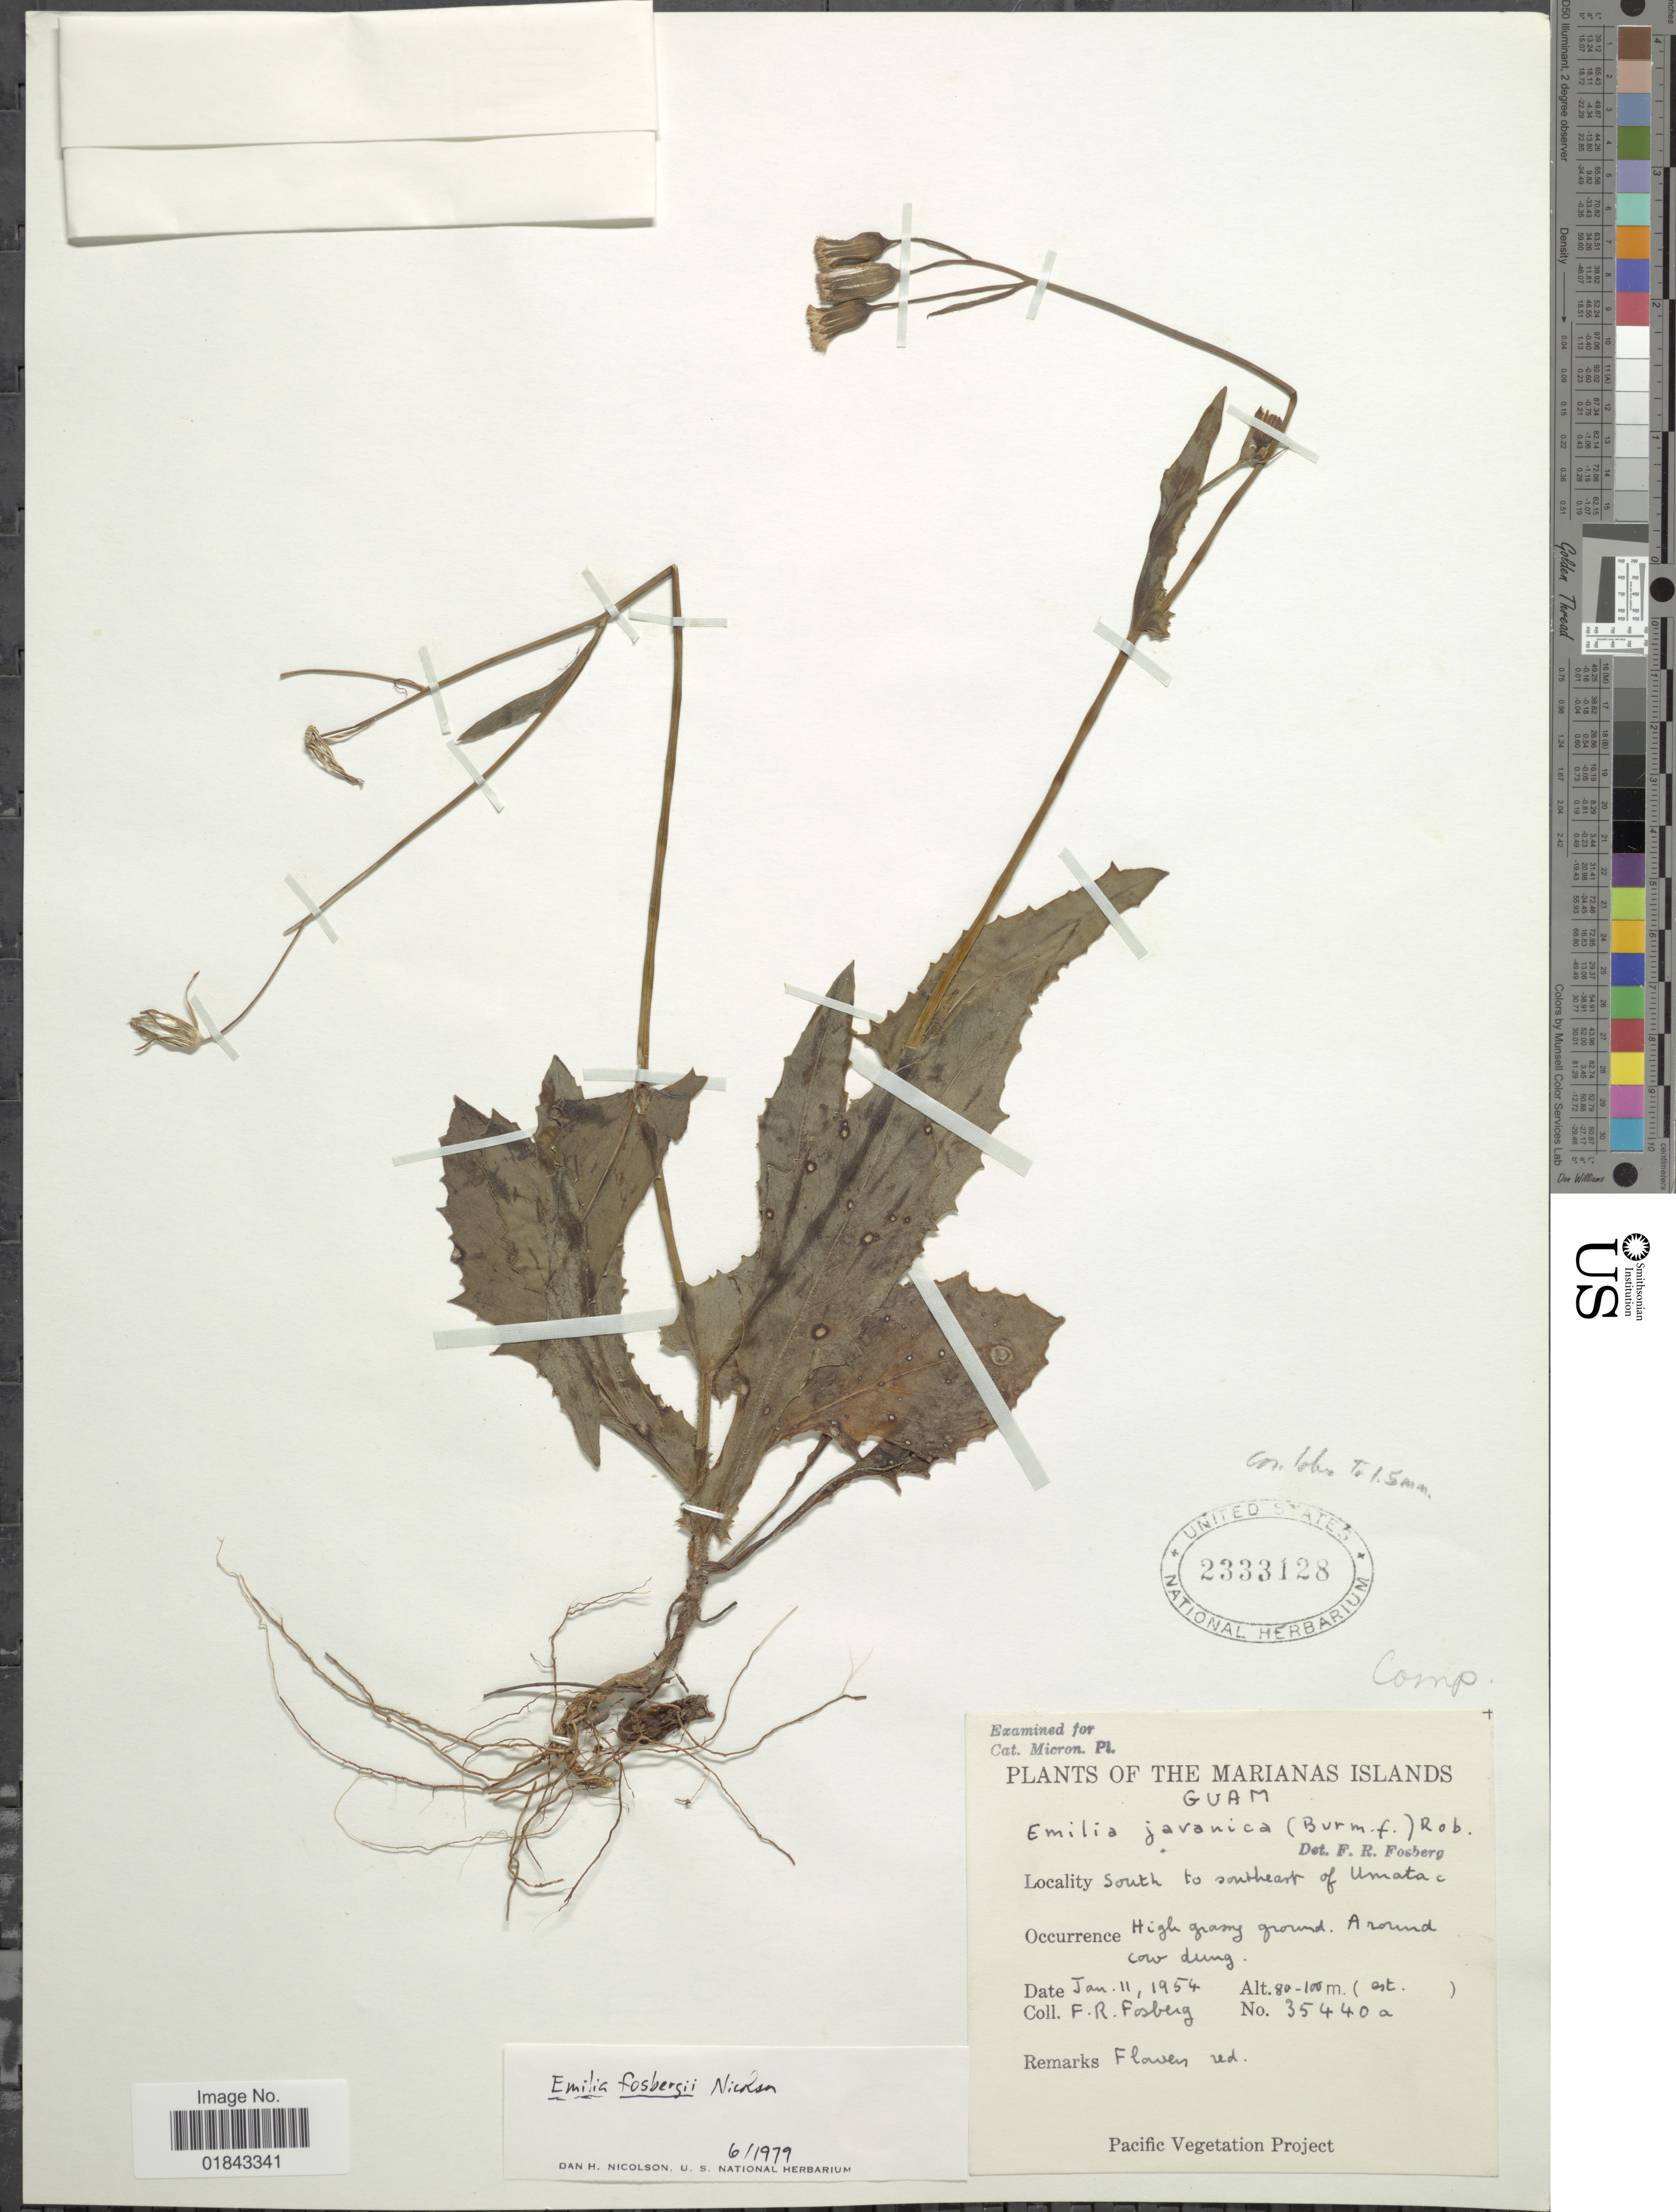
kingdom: Plantae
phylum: Tracheophyta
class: Magnoliopsida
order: Asterales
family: Asteraceae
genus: Emilia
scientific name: Emilia fosbergii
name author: Nicolson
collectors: F. R. Fosberg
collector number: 35440a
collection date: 1954-01-11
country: Guam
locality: High grassy ground, around cow dung. South to southeast of Umatac, Guam, Mariana Islands.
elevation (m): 80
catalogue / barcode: US 2333128